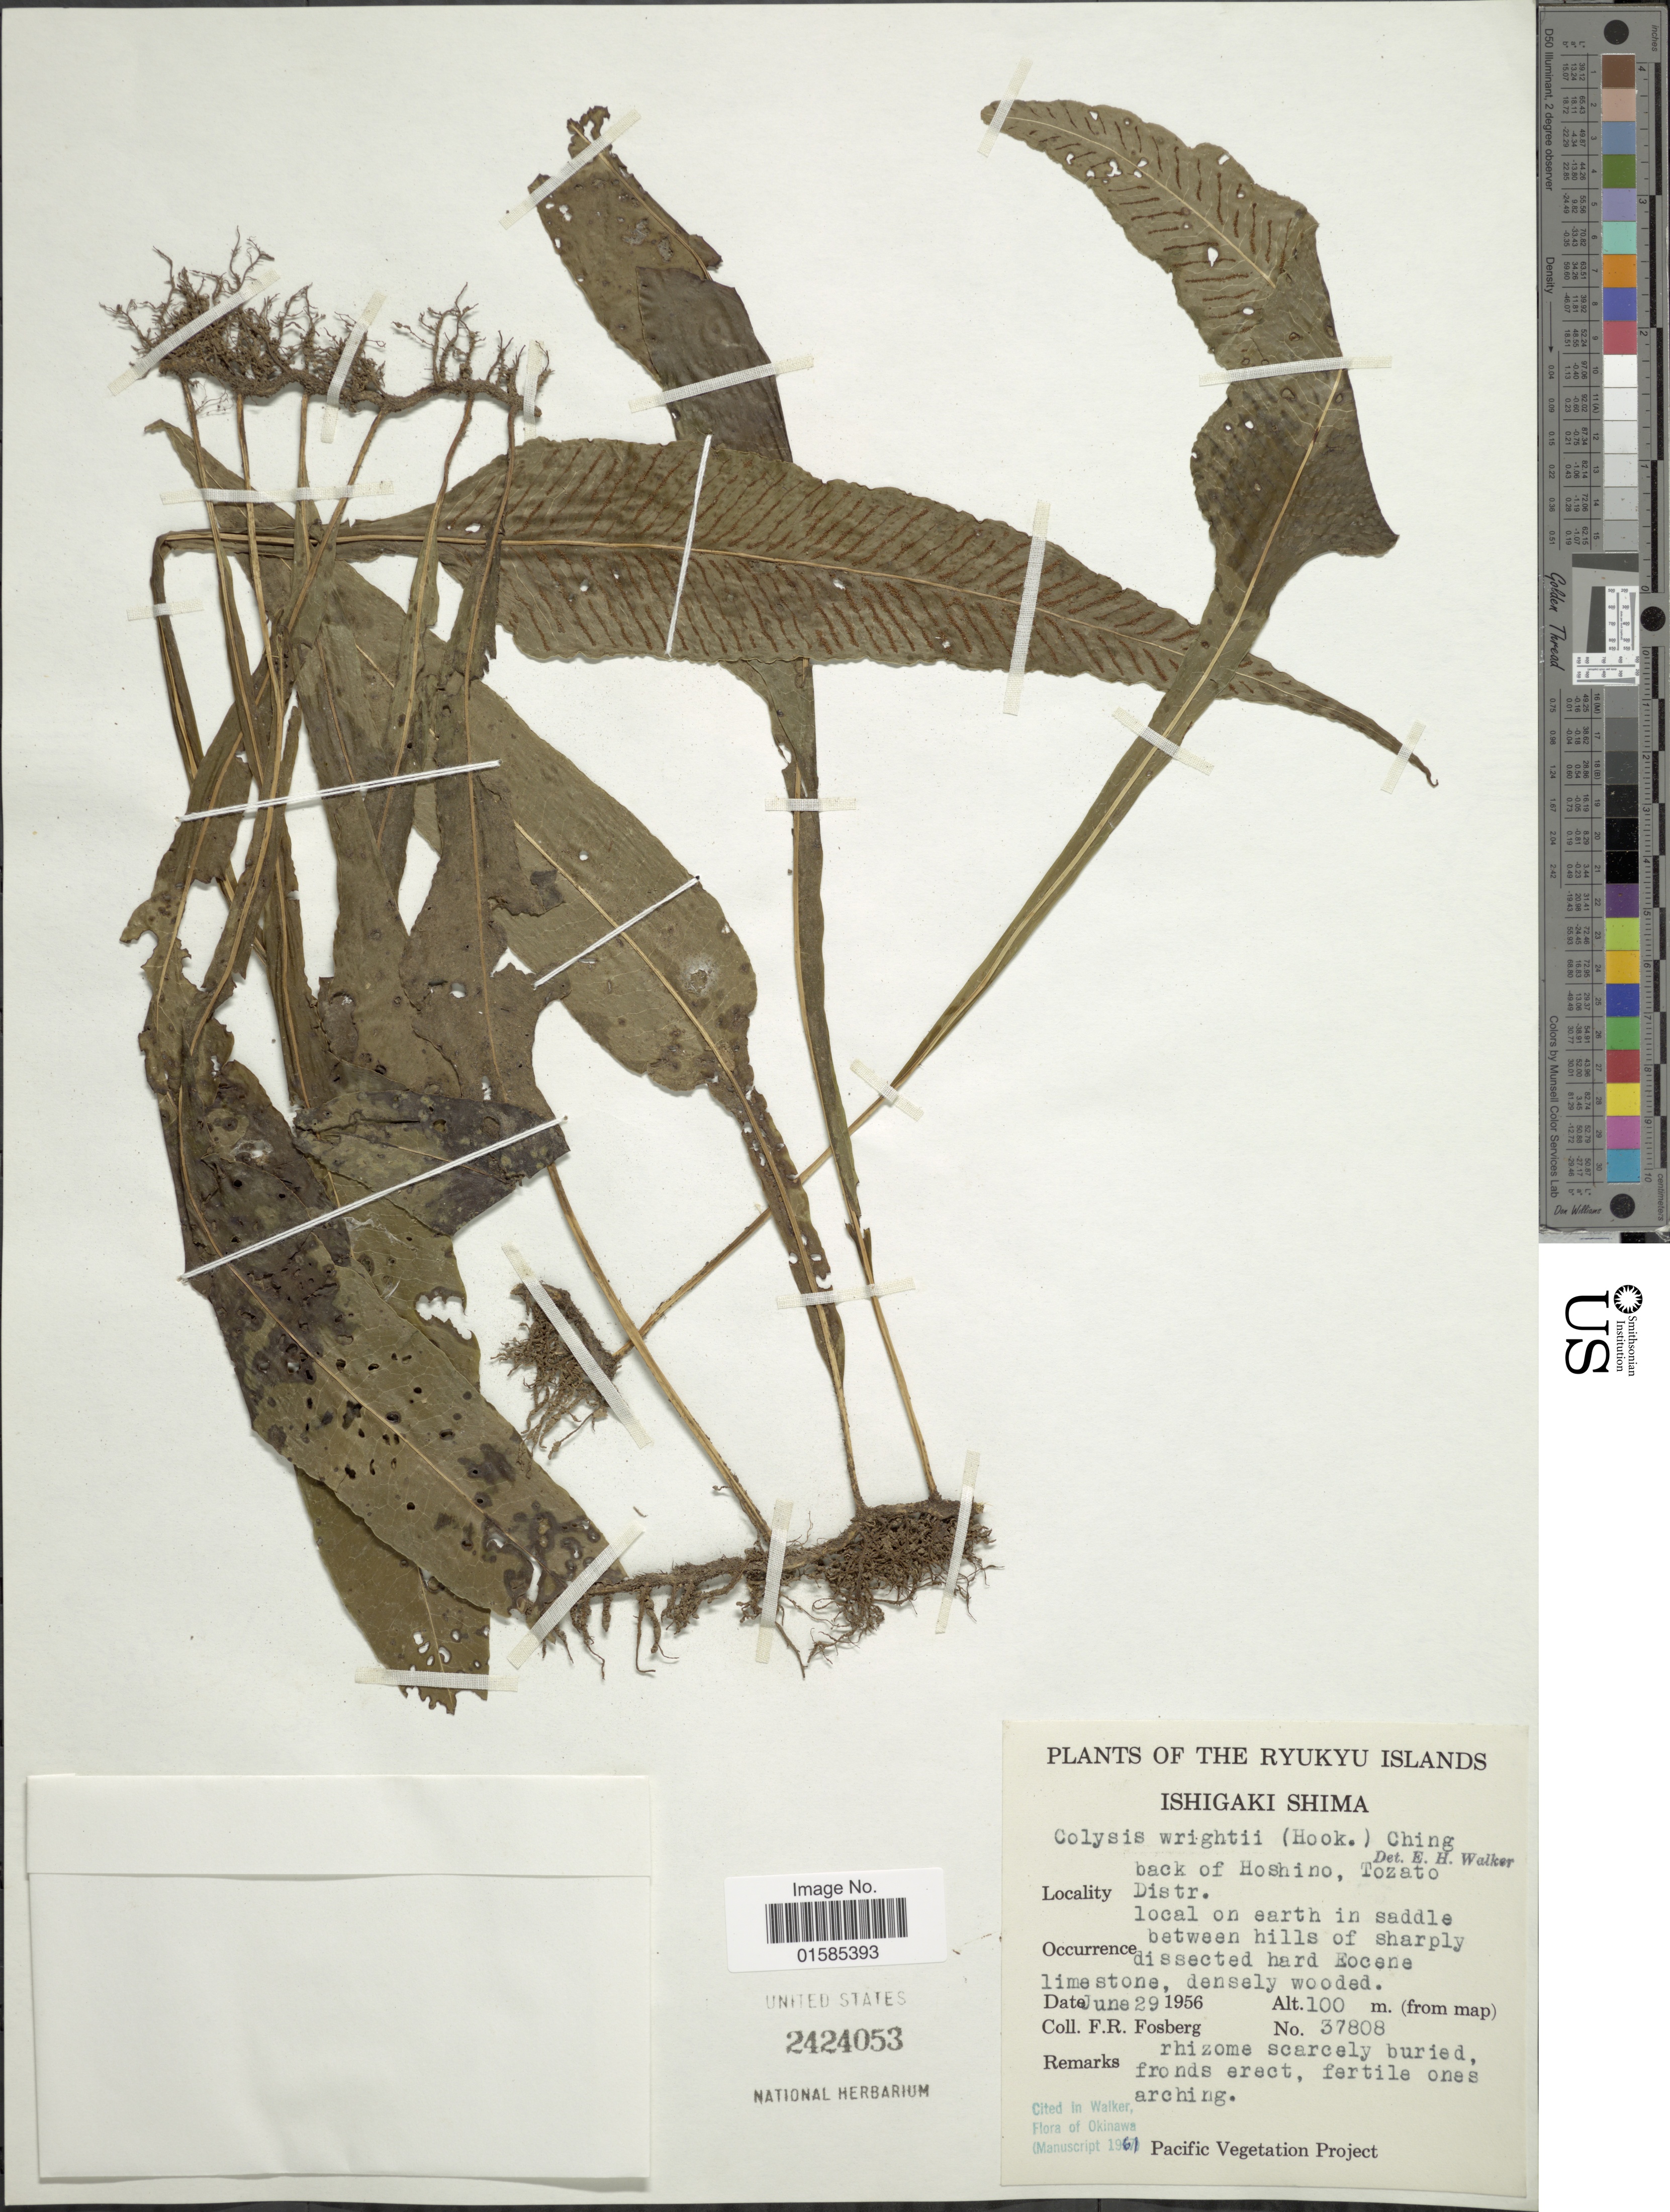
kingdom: Plantae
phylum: Tracheophyta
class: Polypodiopsida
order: Polypodiales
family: Polypodiaceae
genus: Leptochilus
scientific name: Leptochilus wrightii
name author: (Hook.) X.C. Zhang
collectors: F. R. Fosberg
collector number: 37808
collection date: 1956-06-29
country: Japan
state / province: Okinawa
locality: Ryukyu Islands, Ishigaki Shima, back of Hoshino, Tozato Distr.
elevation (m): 100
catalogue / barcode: US 2424053